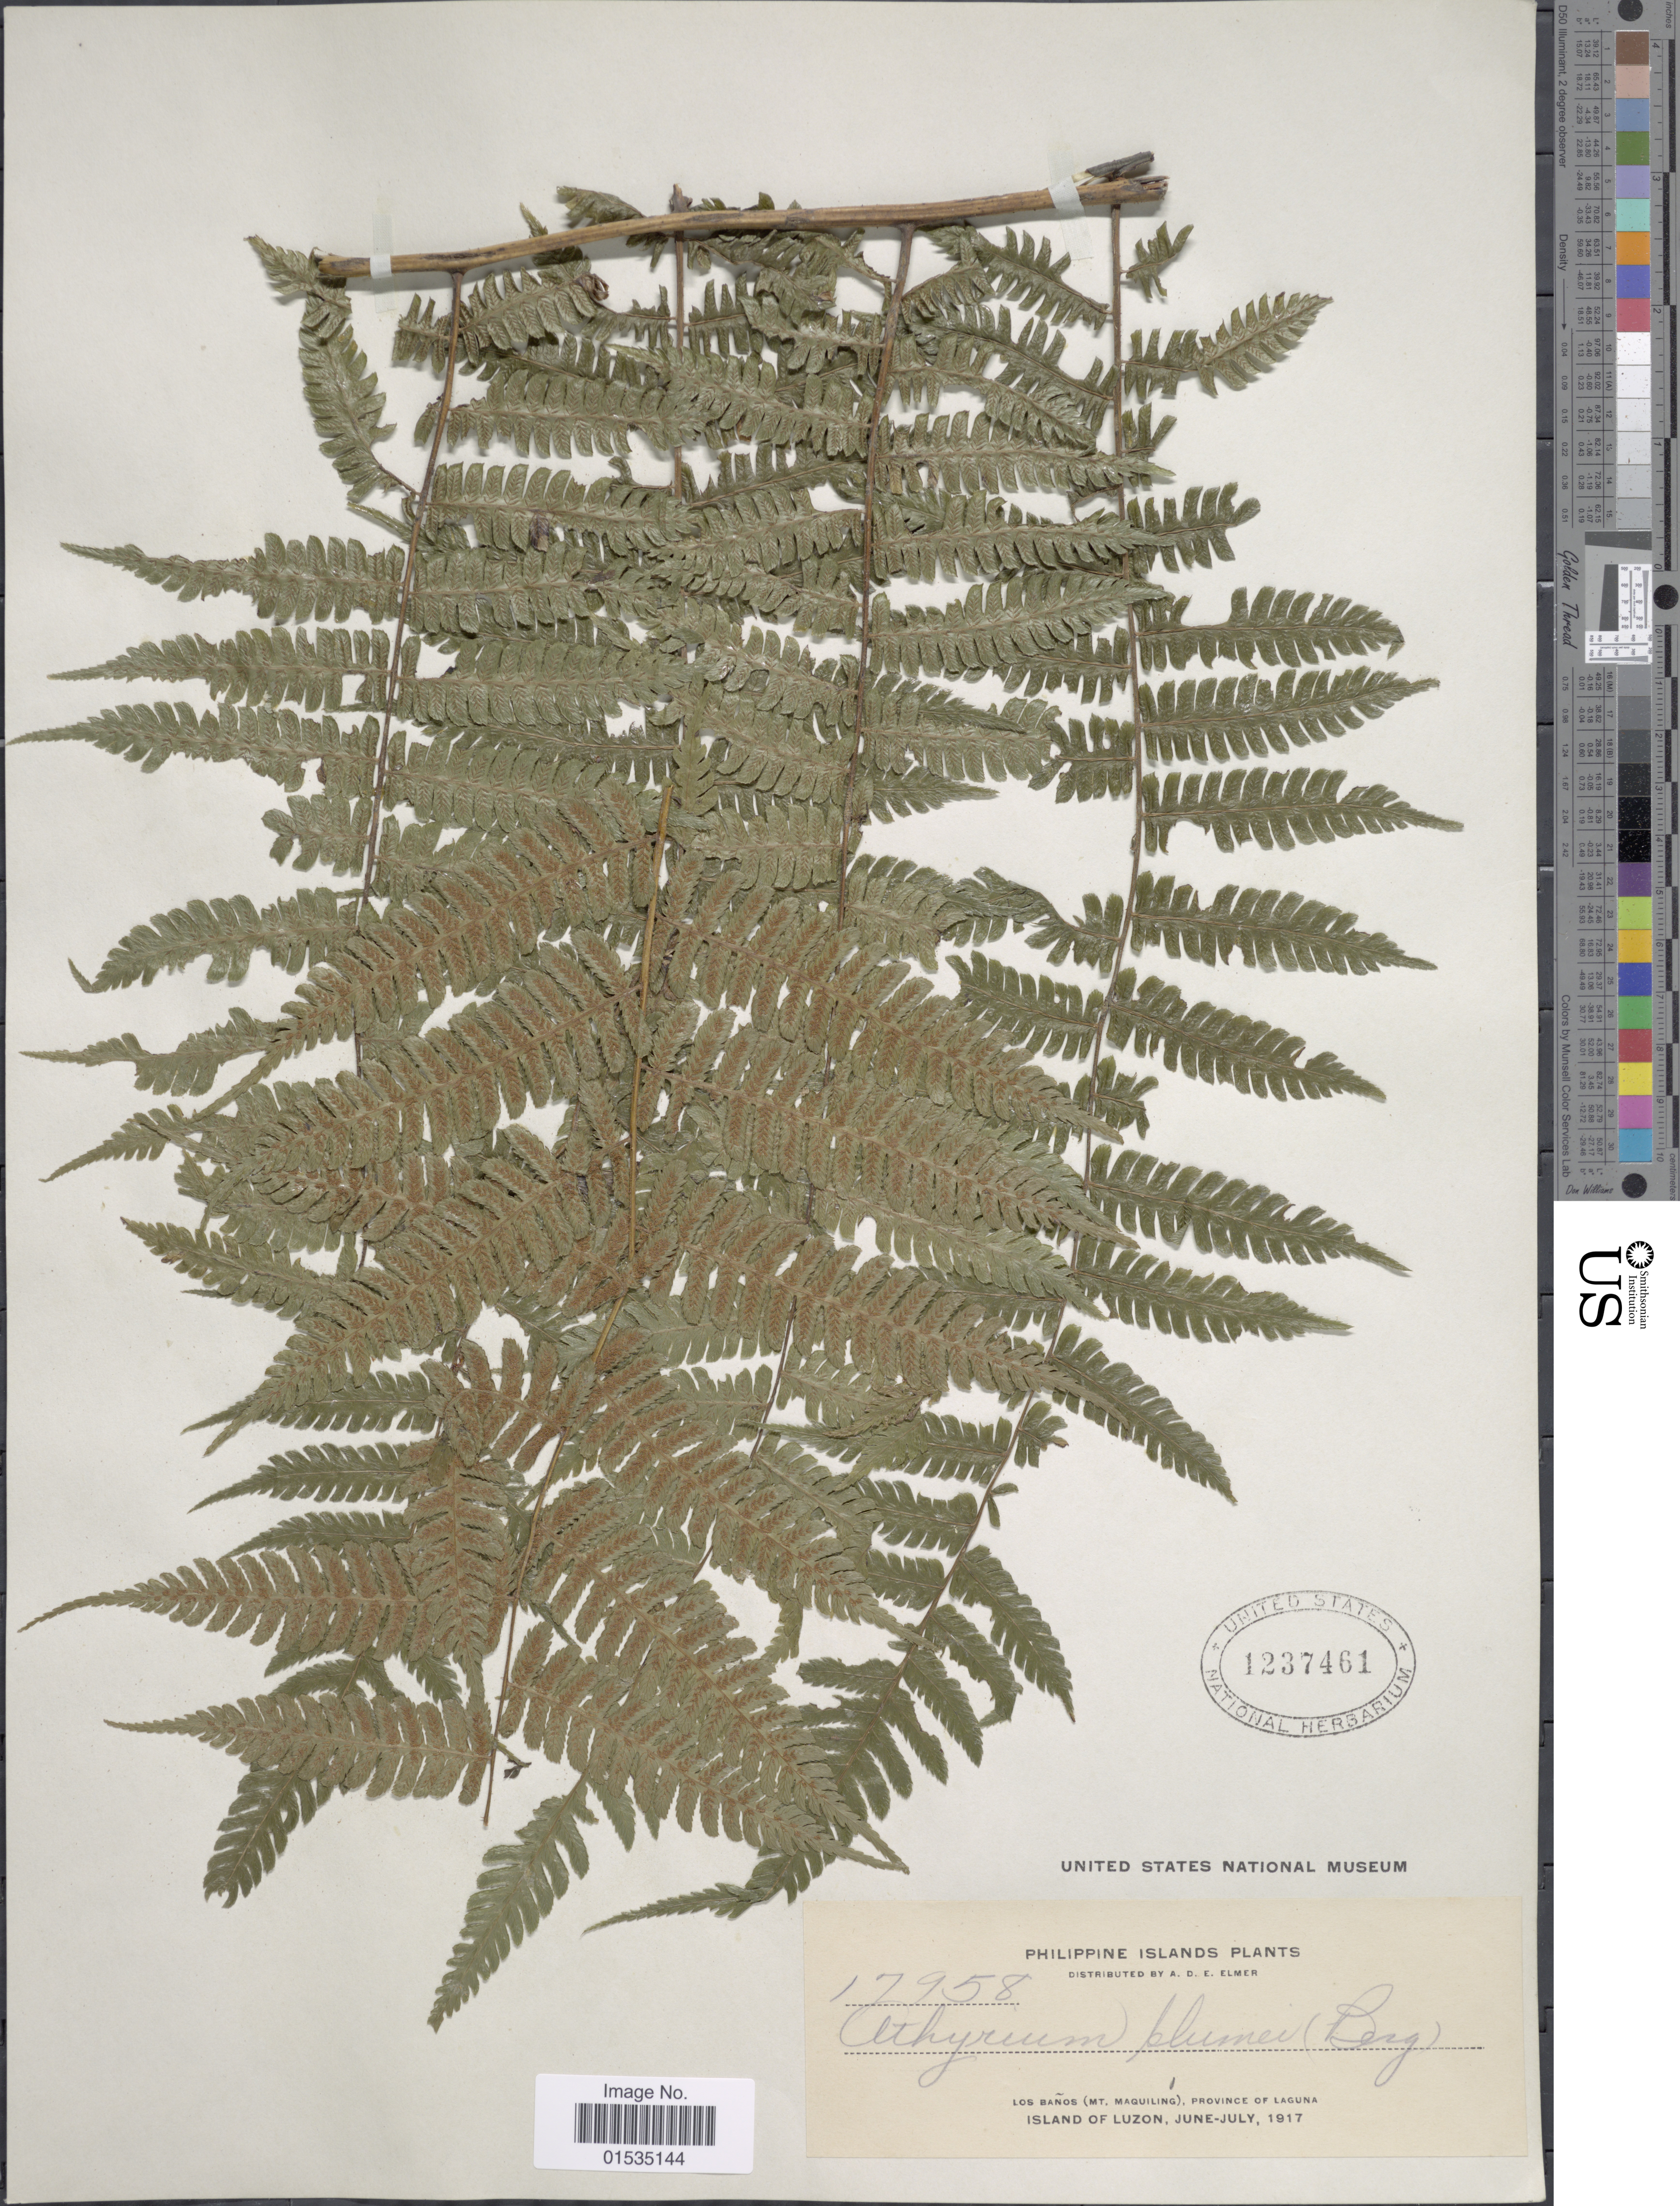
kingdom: Plantae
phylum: Tracheophyta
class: Polypodiopsida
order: Polypodiales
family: Athyriaceae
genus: Diplazium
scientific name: Diplazium polypodioides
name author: Blume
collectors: A. D. E. Elmer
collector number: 17958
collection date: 1917-06/1917-07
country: Philippines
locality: Los Baños (Mt. Maquiling), Province of Laguna, Island of Luzon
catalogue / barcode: US 1237461